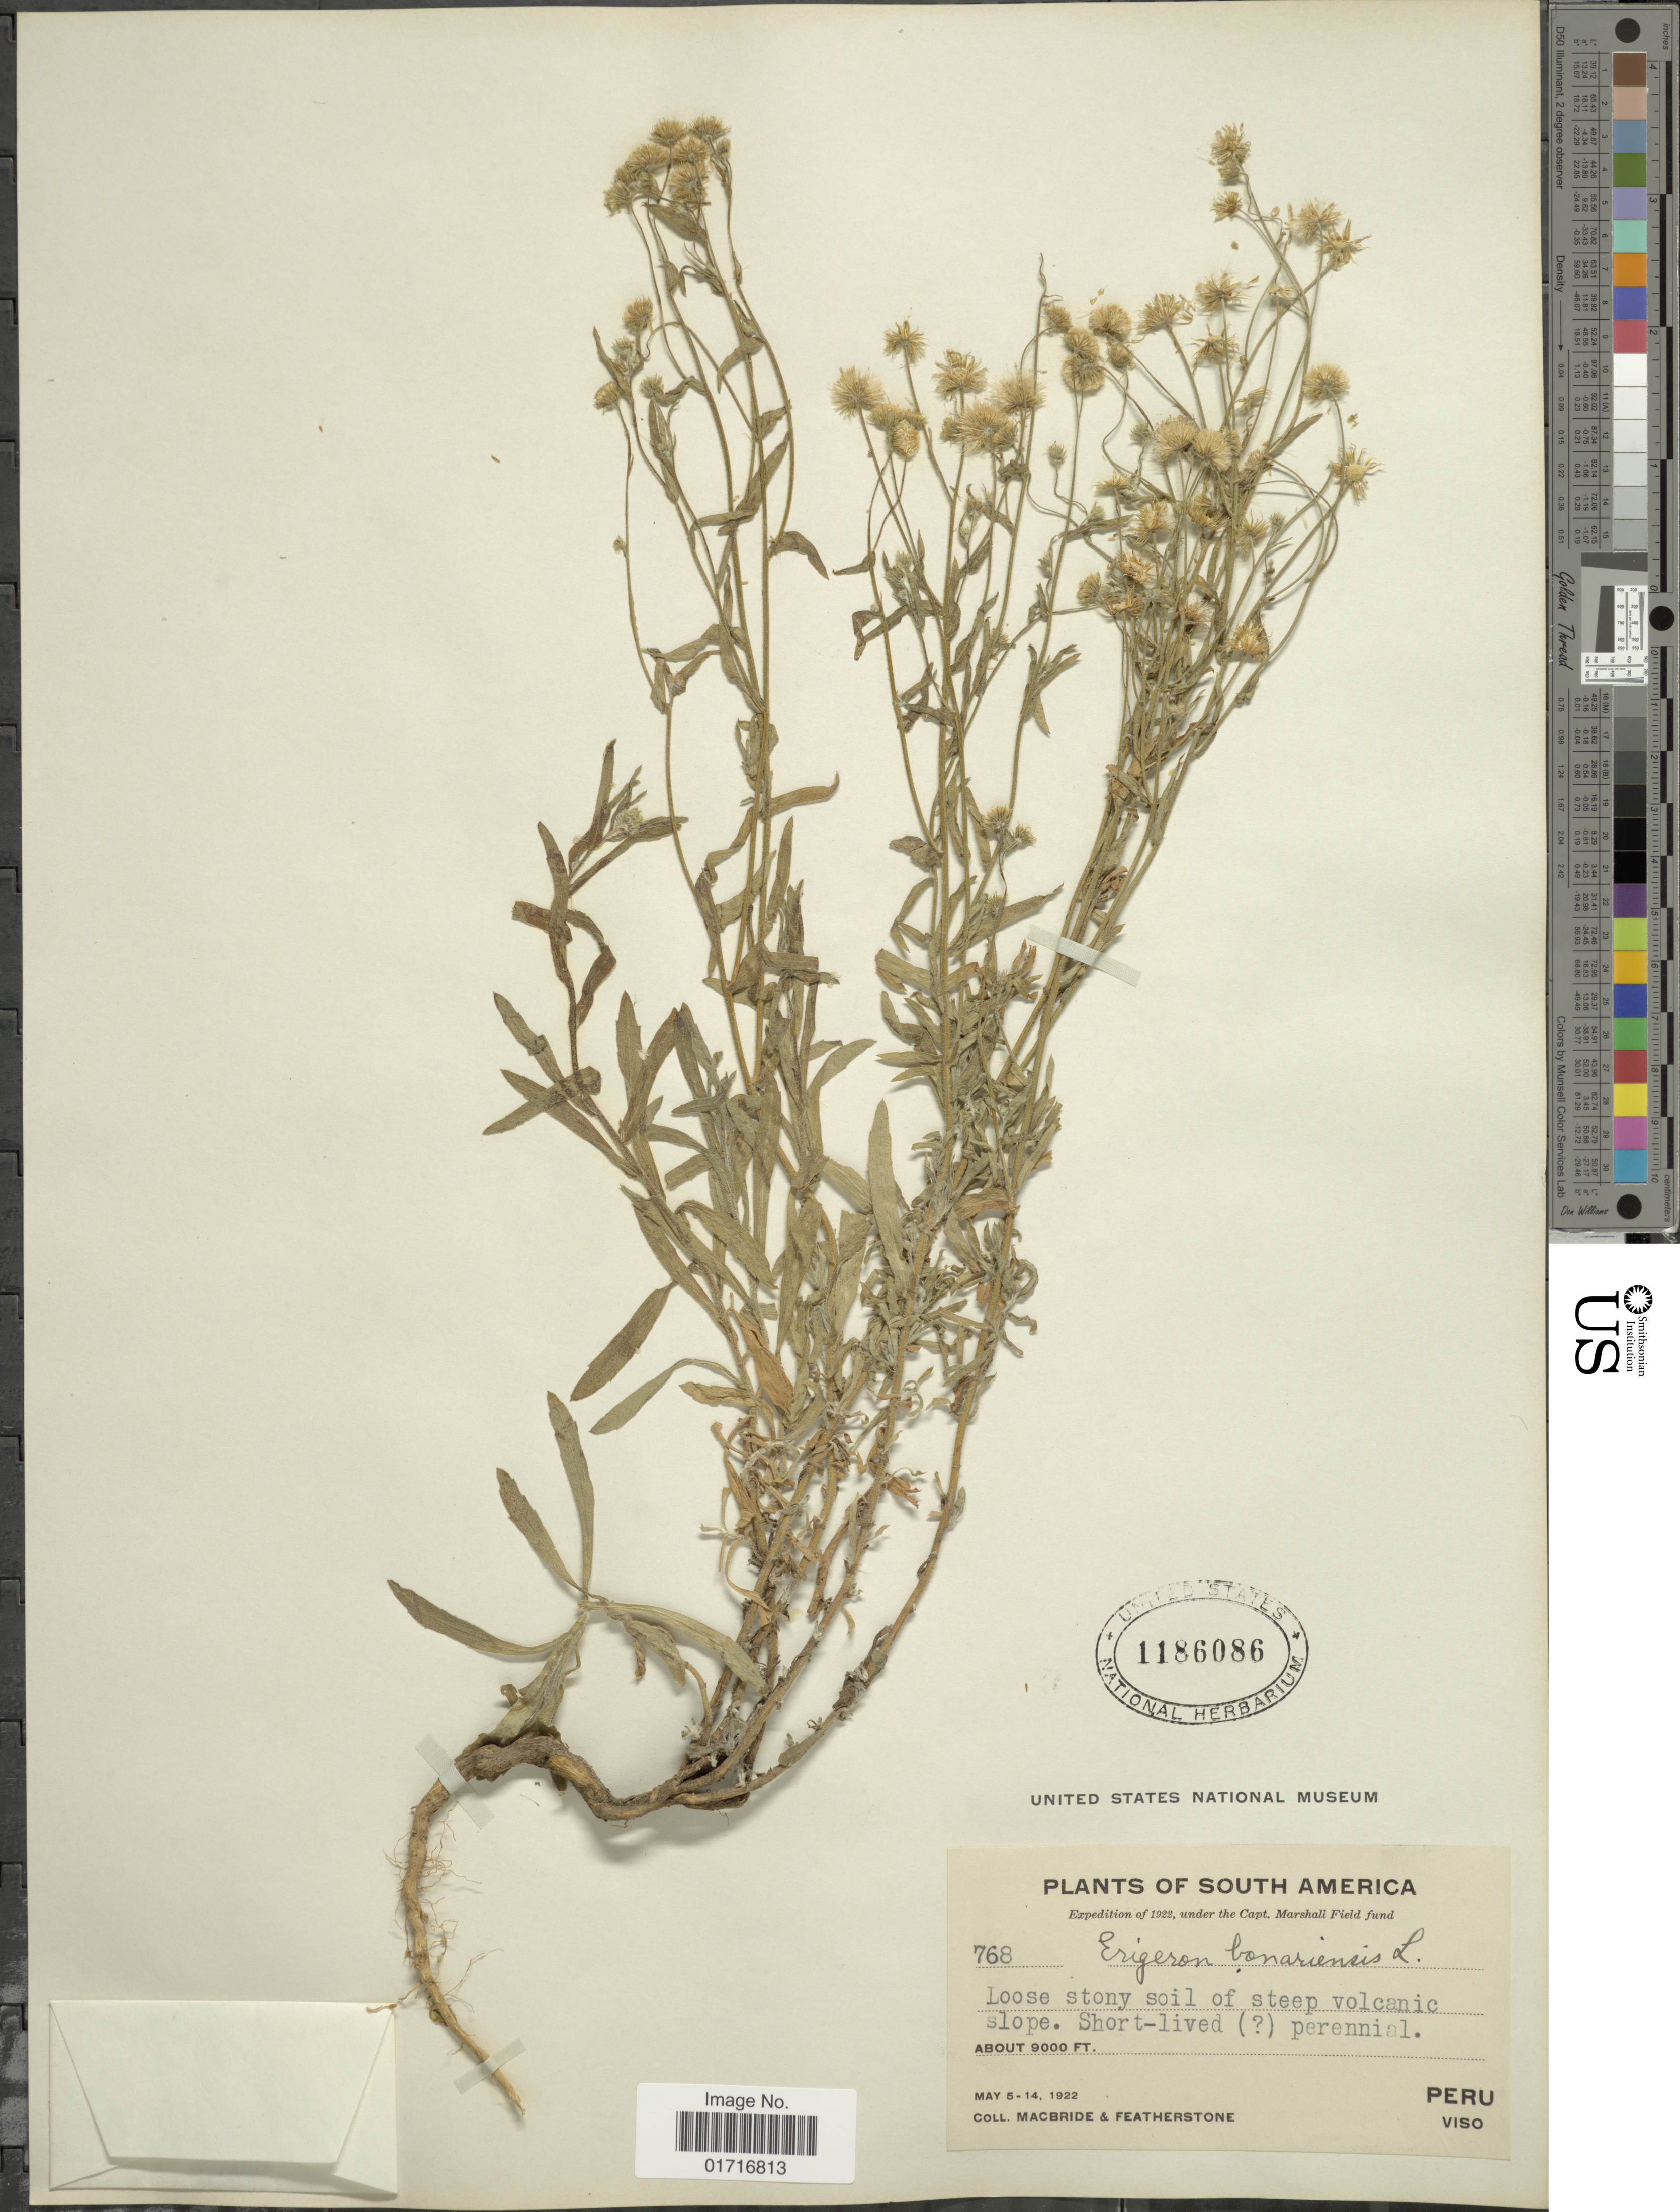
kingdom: Plantae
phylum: Tracheophyta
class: Magnoliopsida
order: Asterales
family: Asteraceae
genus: Conyza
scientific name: Conyza bonariensis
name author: (L.) Cronq.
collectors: Macbride, -- & -. Featherstone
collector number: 768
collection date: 1922-05-05/1922-05-14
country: Peru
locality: Peru, Viso. South America.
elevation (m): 2743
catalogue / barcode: US 1186086